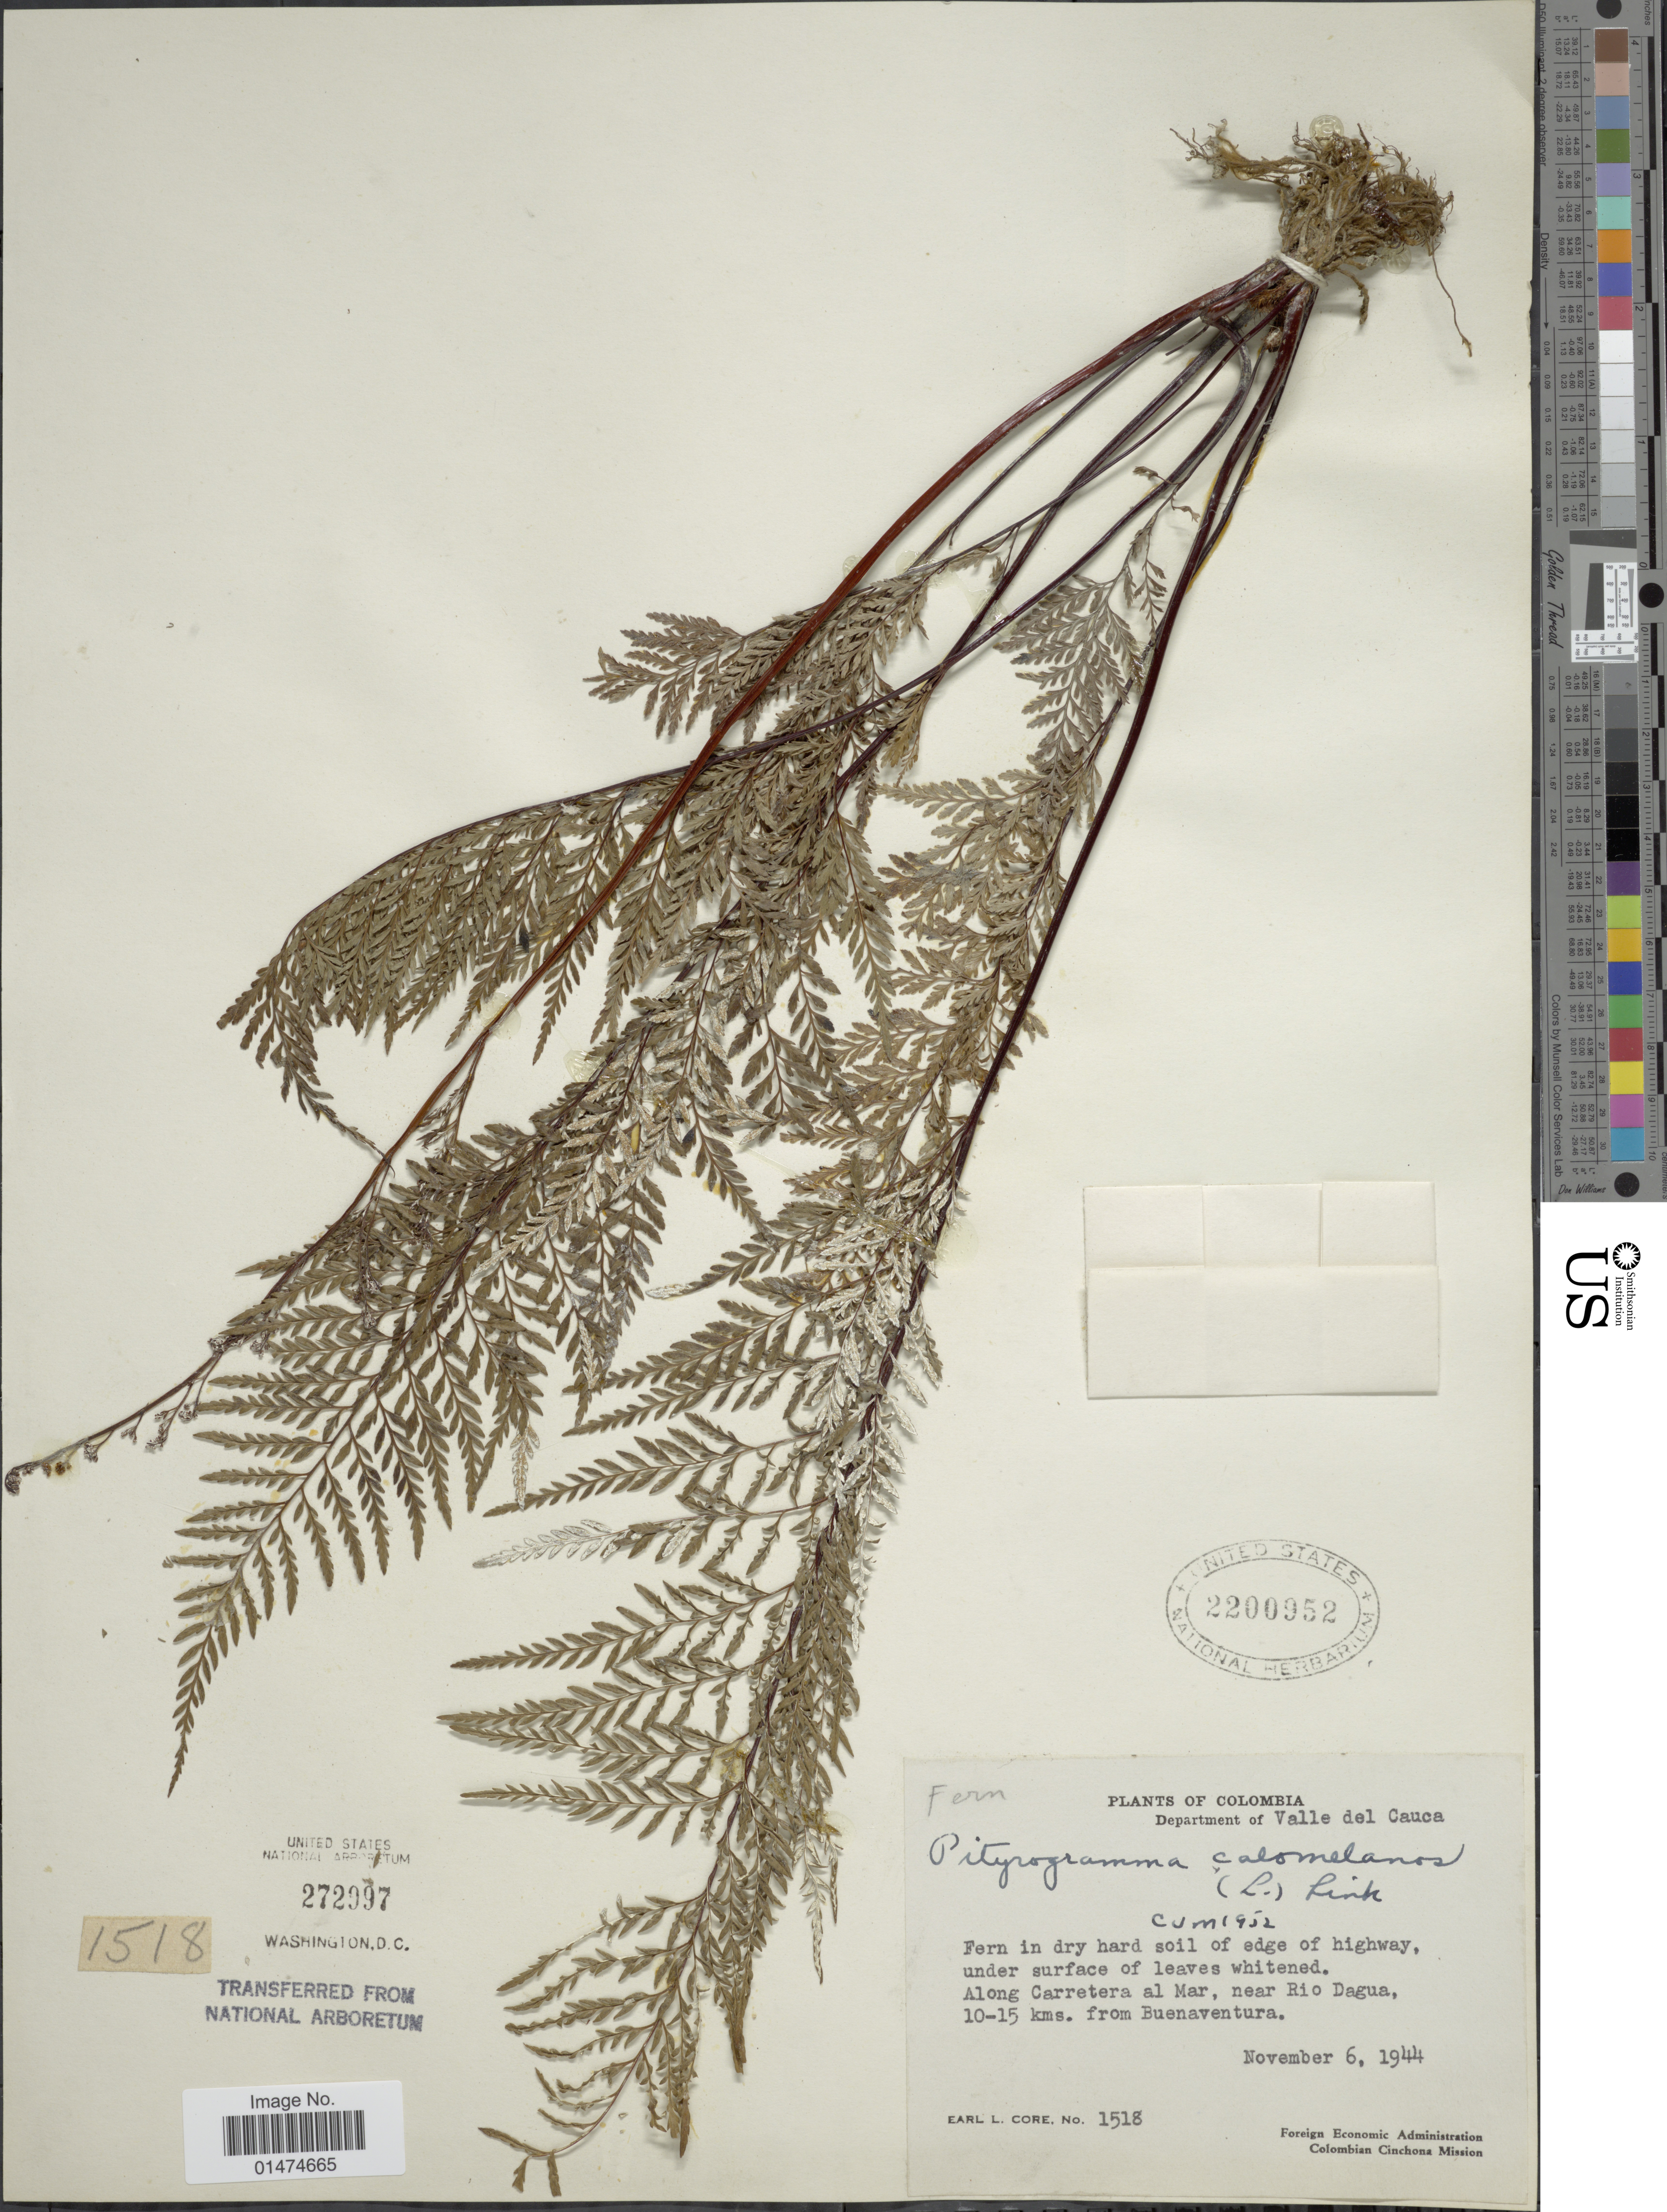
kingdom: Plantae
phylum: Tracheophyta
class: Polypodiopsida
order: Polypodiales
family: Pteridaceae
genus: Pityrogramma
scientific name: Pityrogramma calomelanos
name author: (L.) Link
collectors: E. L. Core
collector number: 1518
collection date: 1944-11-06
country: Colombia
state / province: Valle del Cauca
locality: Department of Valle del Cauca, along Carretera al Mar, near Rio Dagua, 10-15 kms. from Buenaventura.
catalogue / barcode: US 2200952